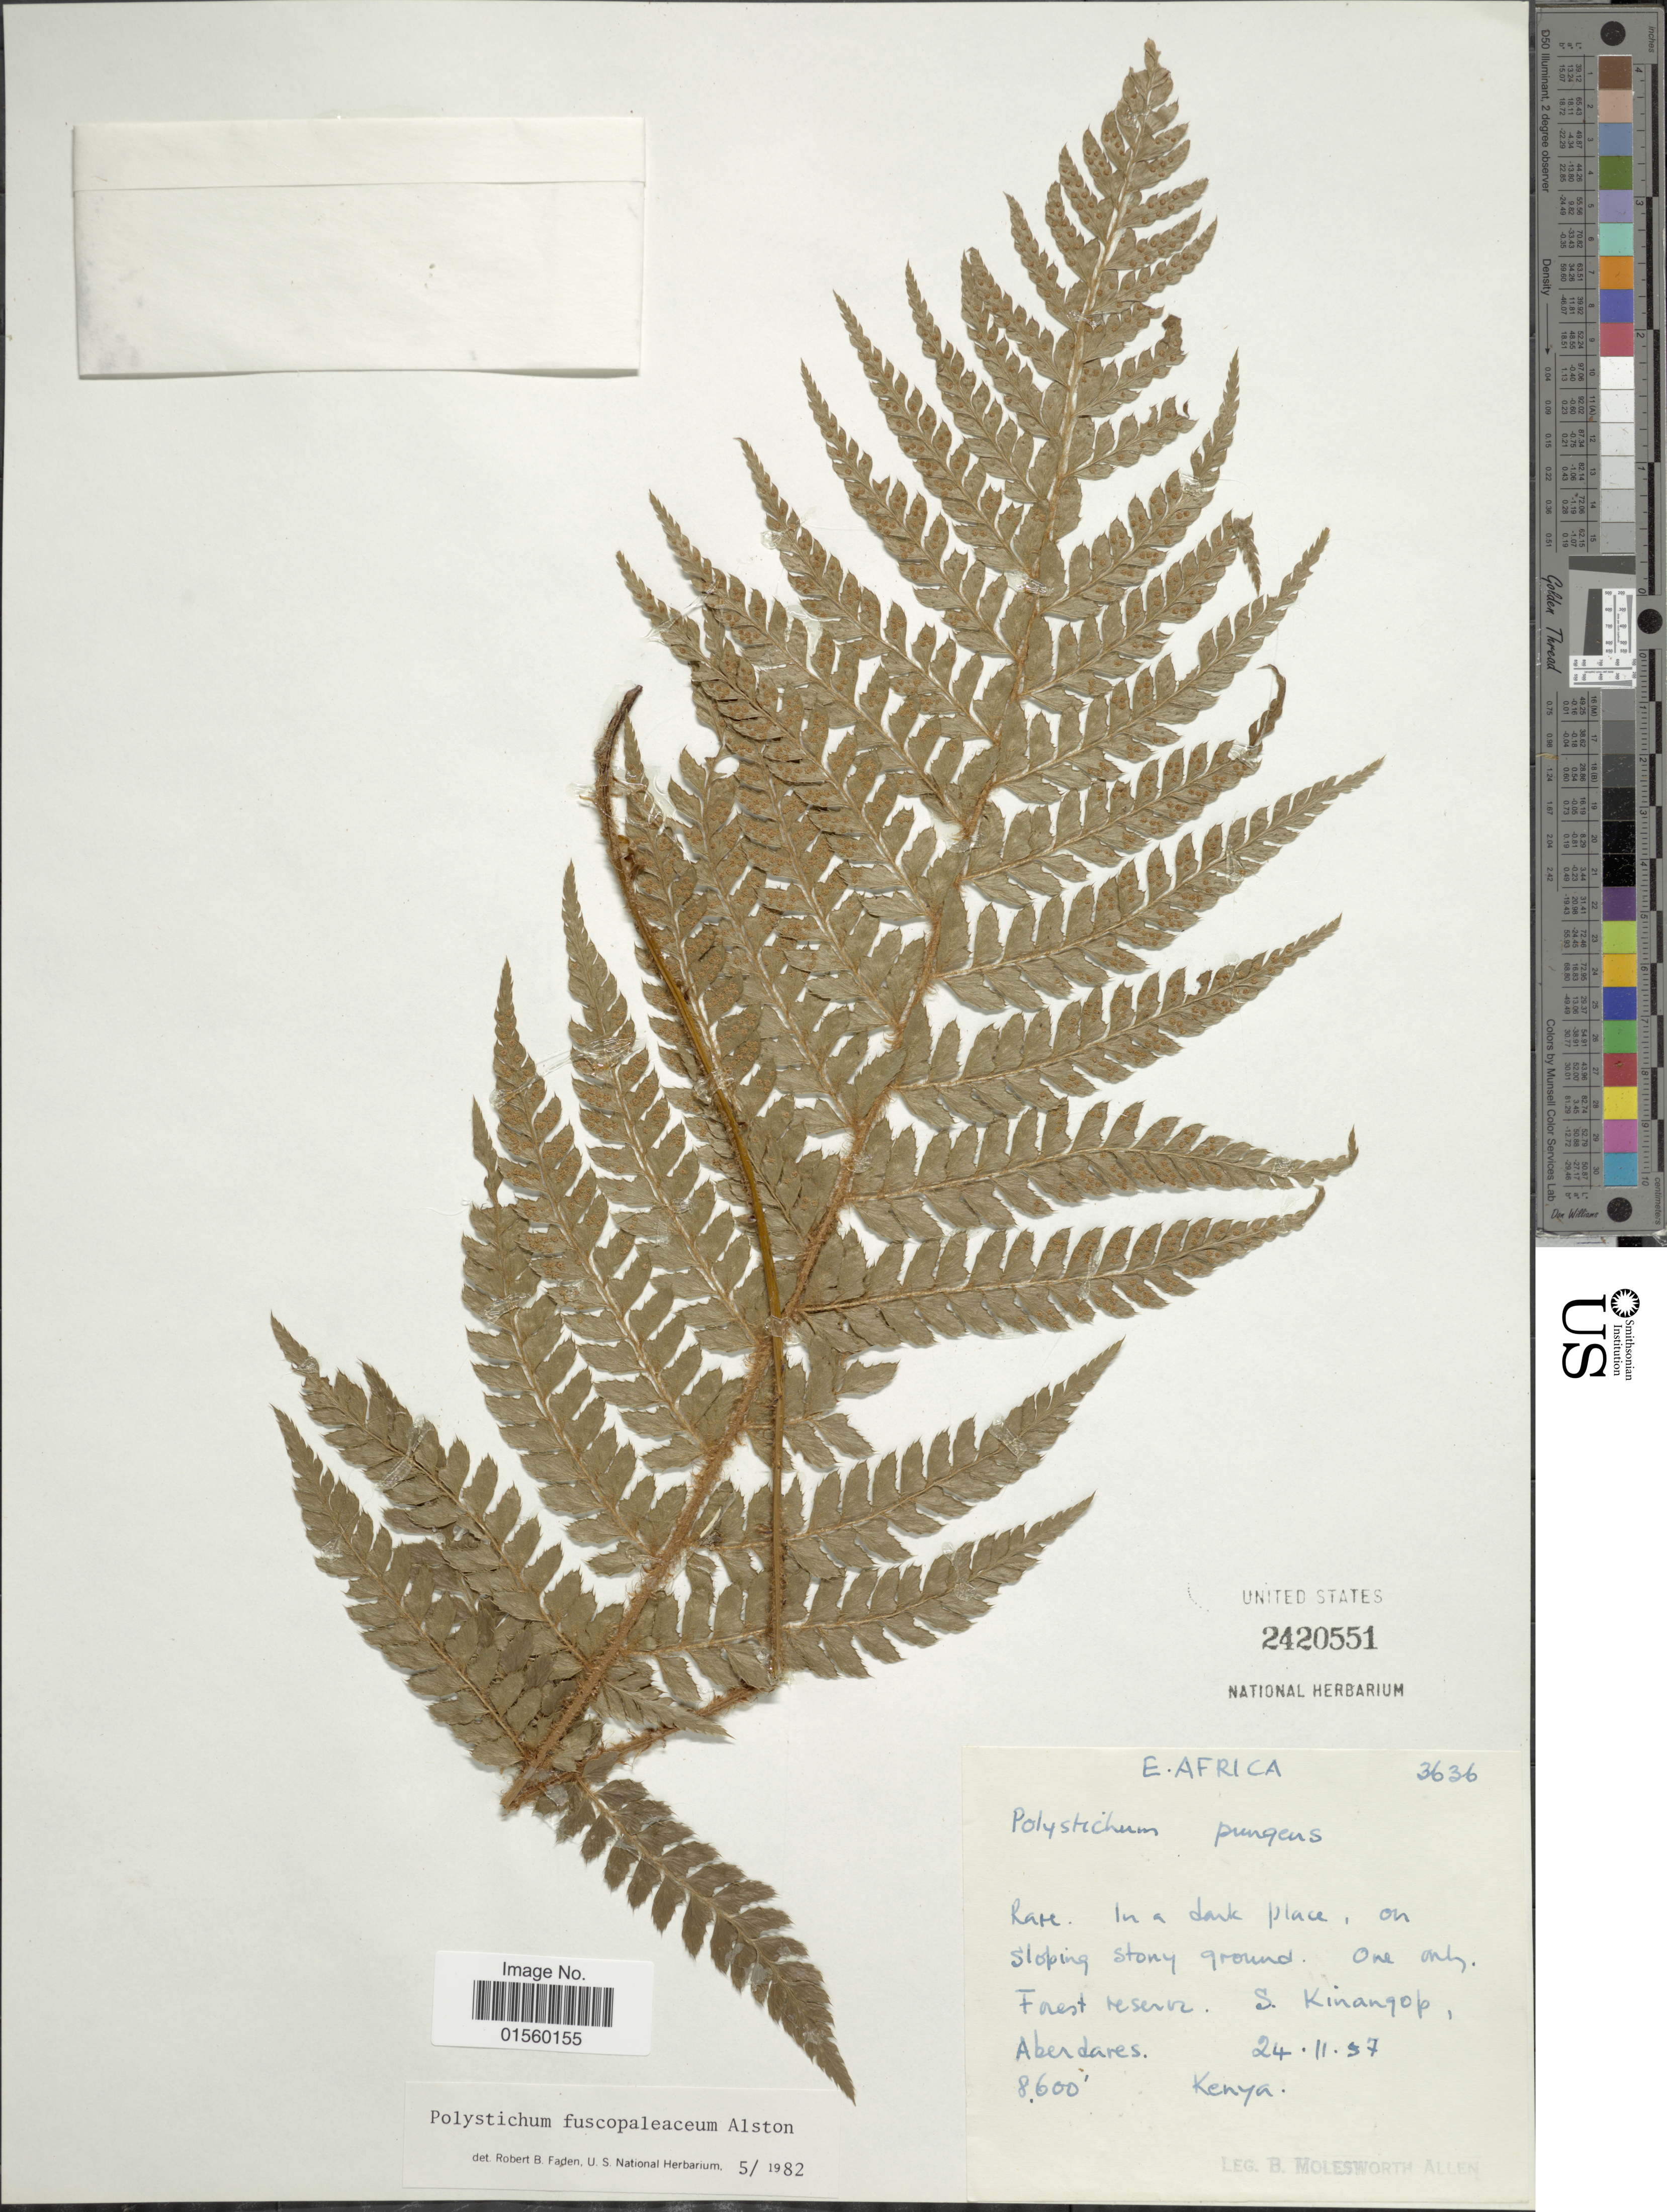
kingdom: Plantae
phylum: Tracheophyta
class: Polypodiopsida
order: Polypodiales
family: Dryopteridaceae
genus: Polystichum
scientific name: Polystichum fuscopaleaceum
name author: Alston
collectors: B. E. G. Molesworth-Allen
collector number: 3636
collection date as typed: Transcribed d/m/y: 24/11/57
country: Kenya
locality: On sloping stony ground, in a dark place. Forest reserve, S. Kinangop, Aberdares.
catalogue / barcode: US 2420551